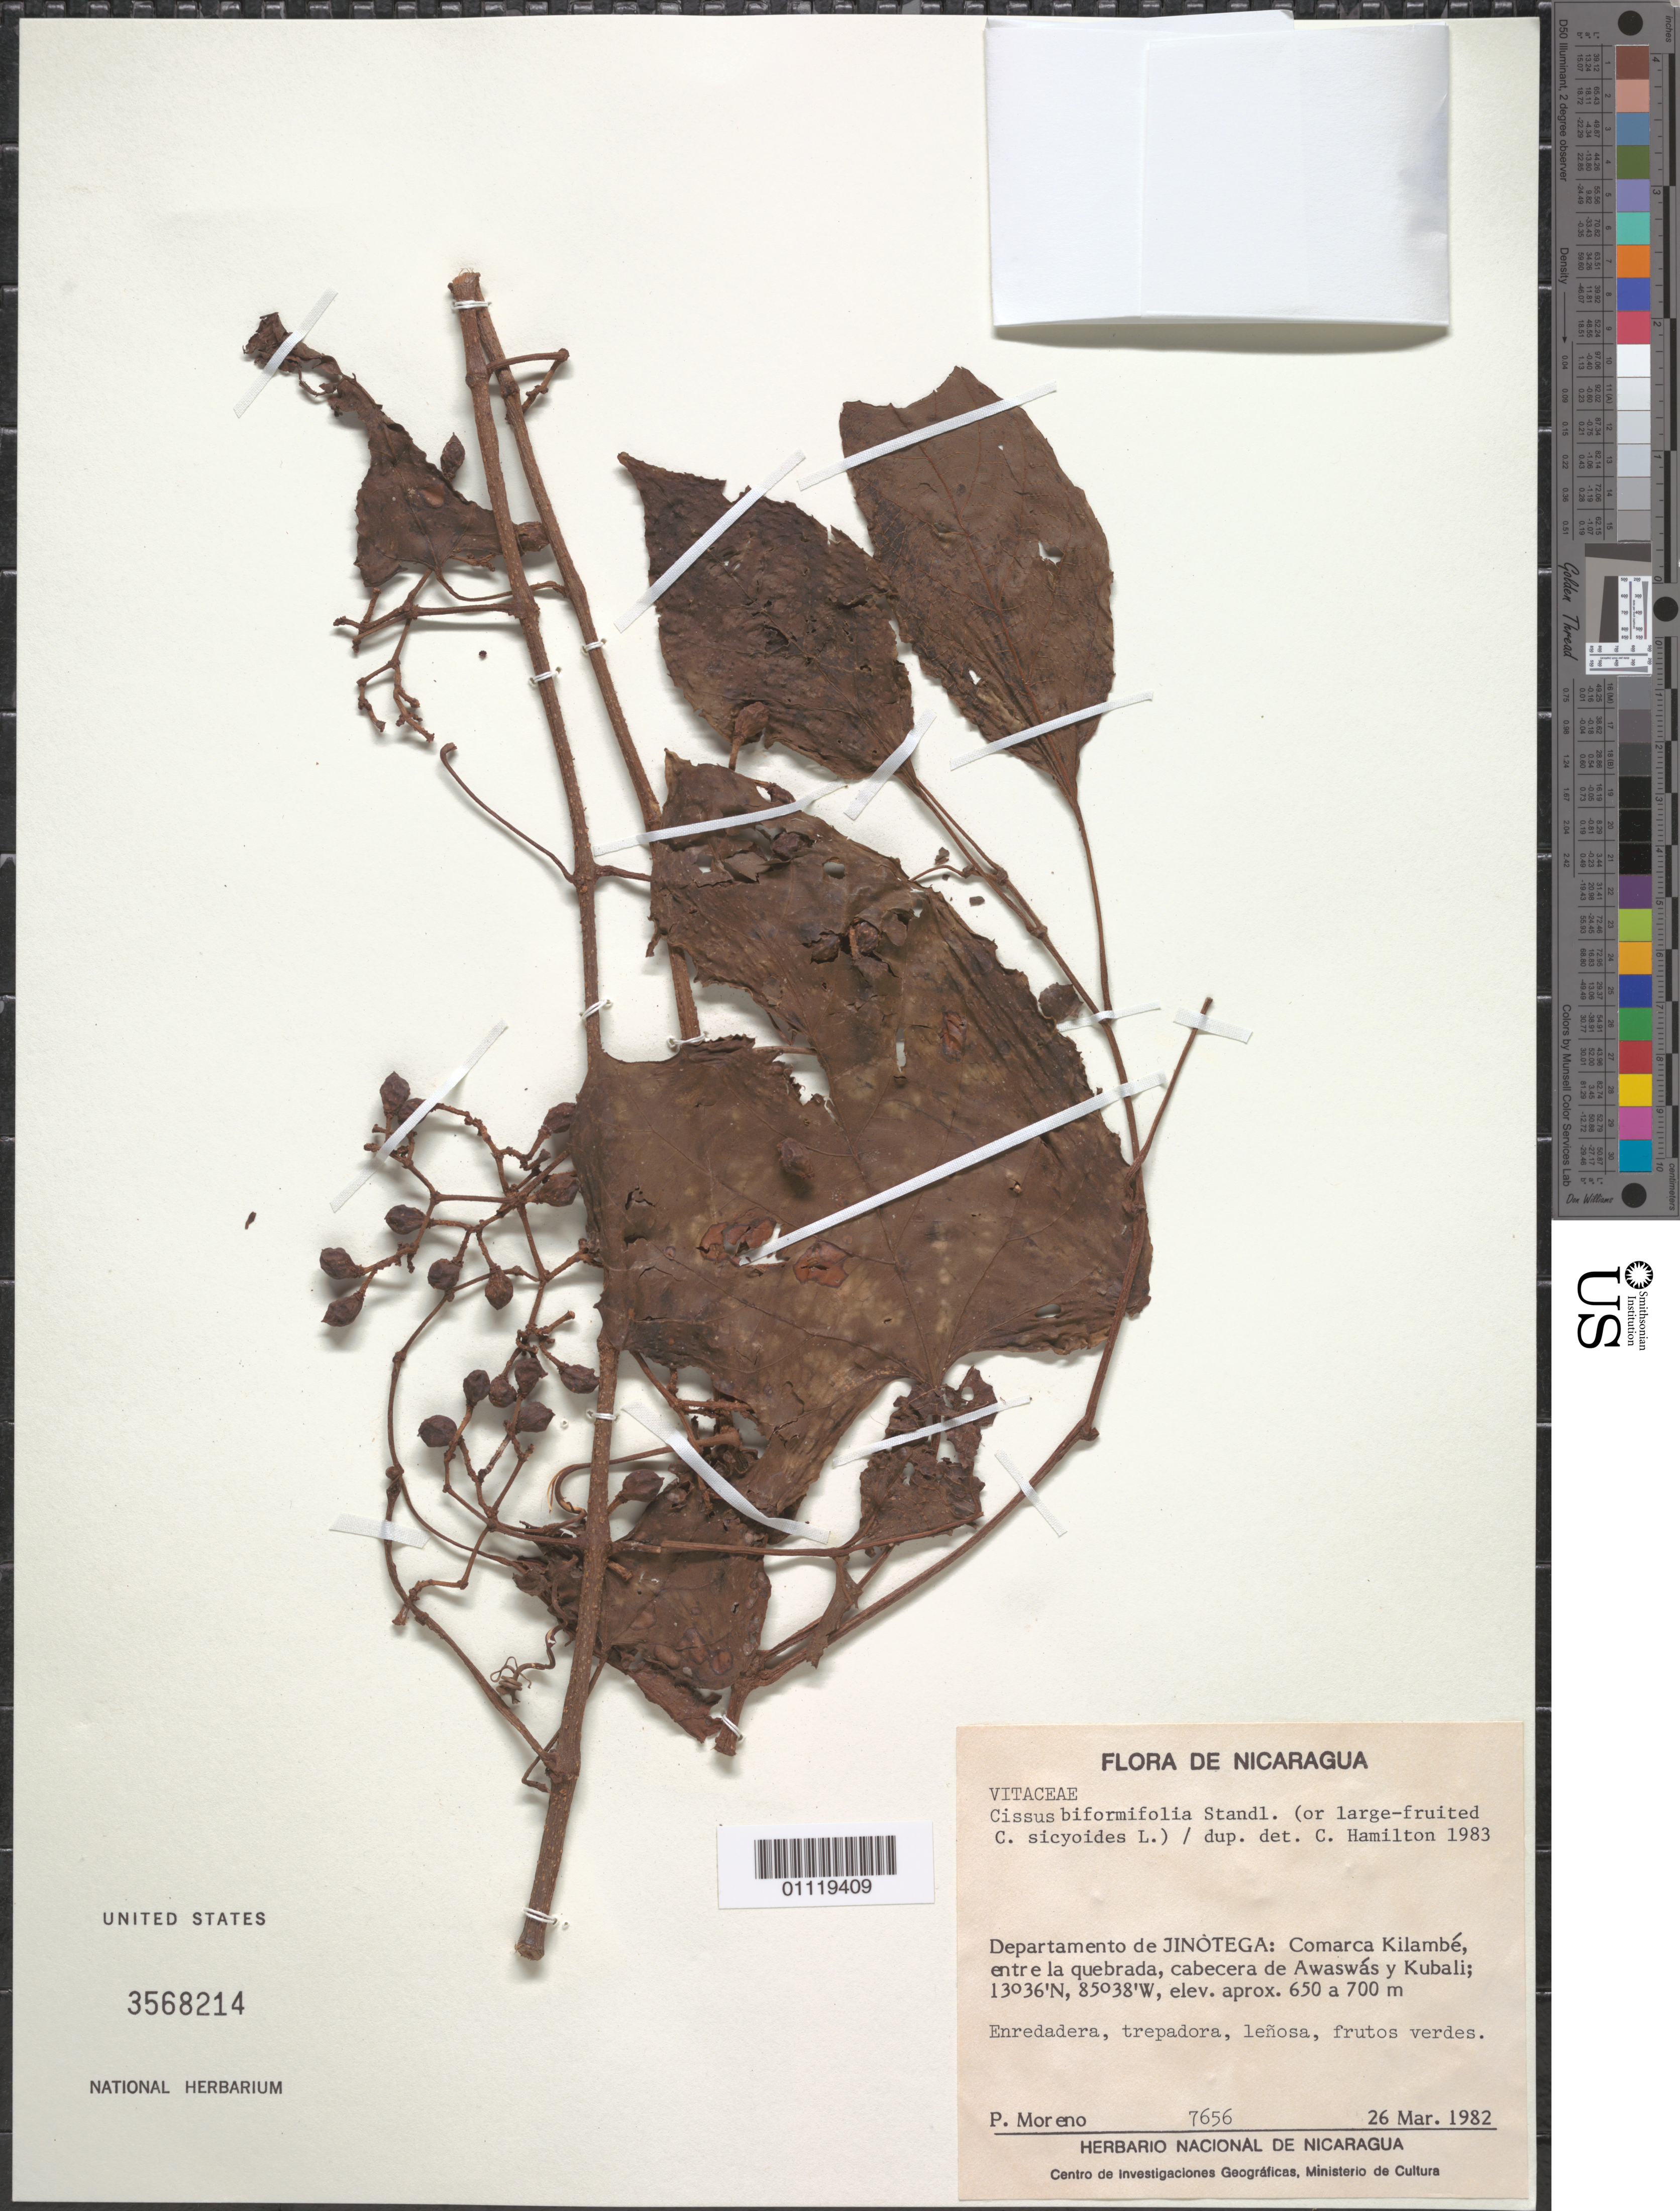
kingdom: Plantae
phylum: Tracheophyta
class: Magnoliopsida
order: Vitales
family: Vitaceae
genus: Cissus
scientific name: Cissus biformifolia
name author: Standl.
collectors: P. Moreno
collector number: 7656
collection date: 1982-03-26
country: Nicaragua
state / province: Jinotega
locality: Comarca Kilambe, entre la quebrada, cabecera de Awaswas y Kubali.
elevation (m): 650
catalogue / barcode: US 3568214